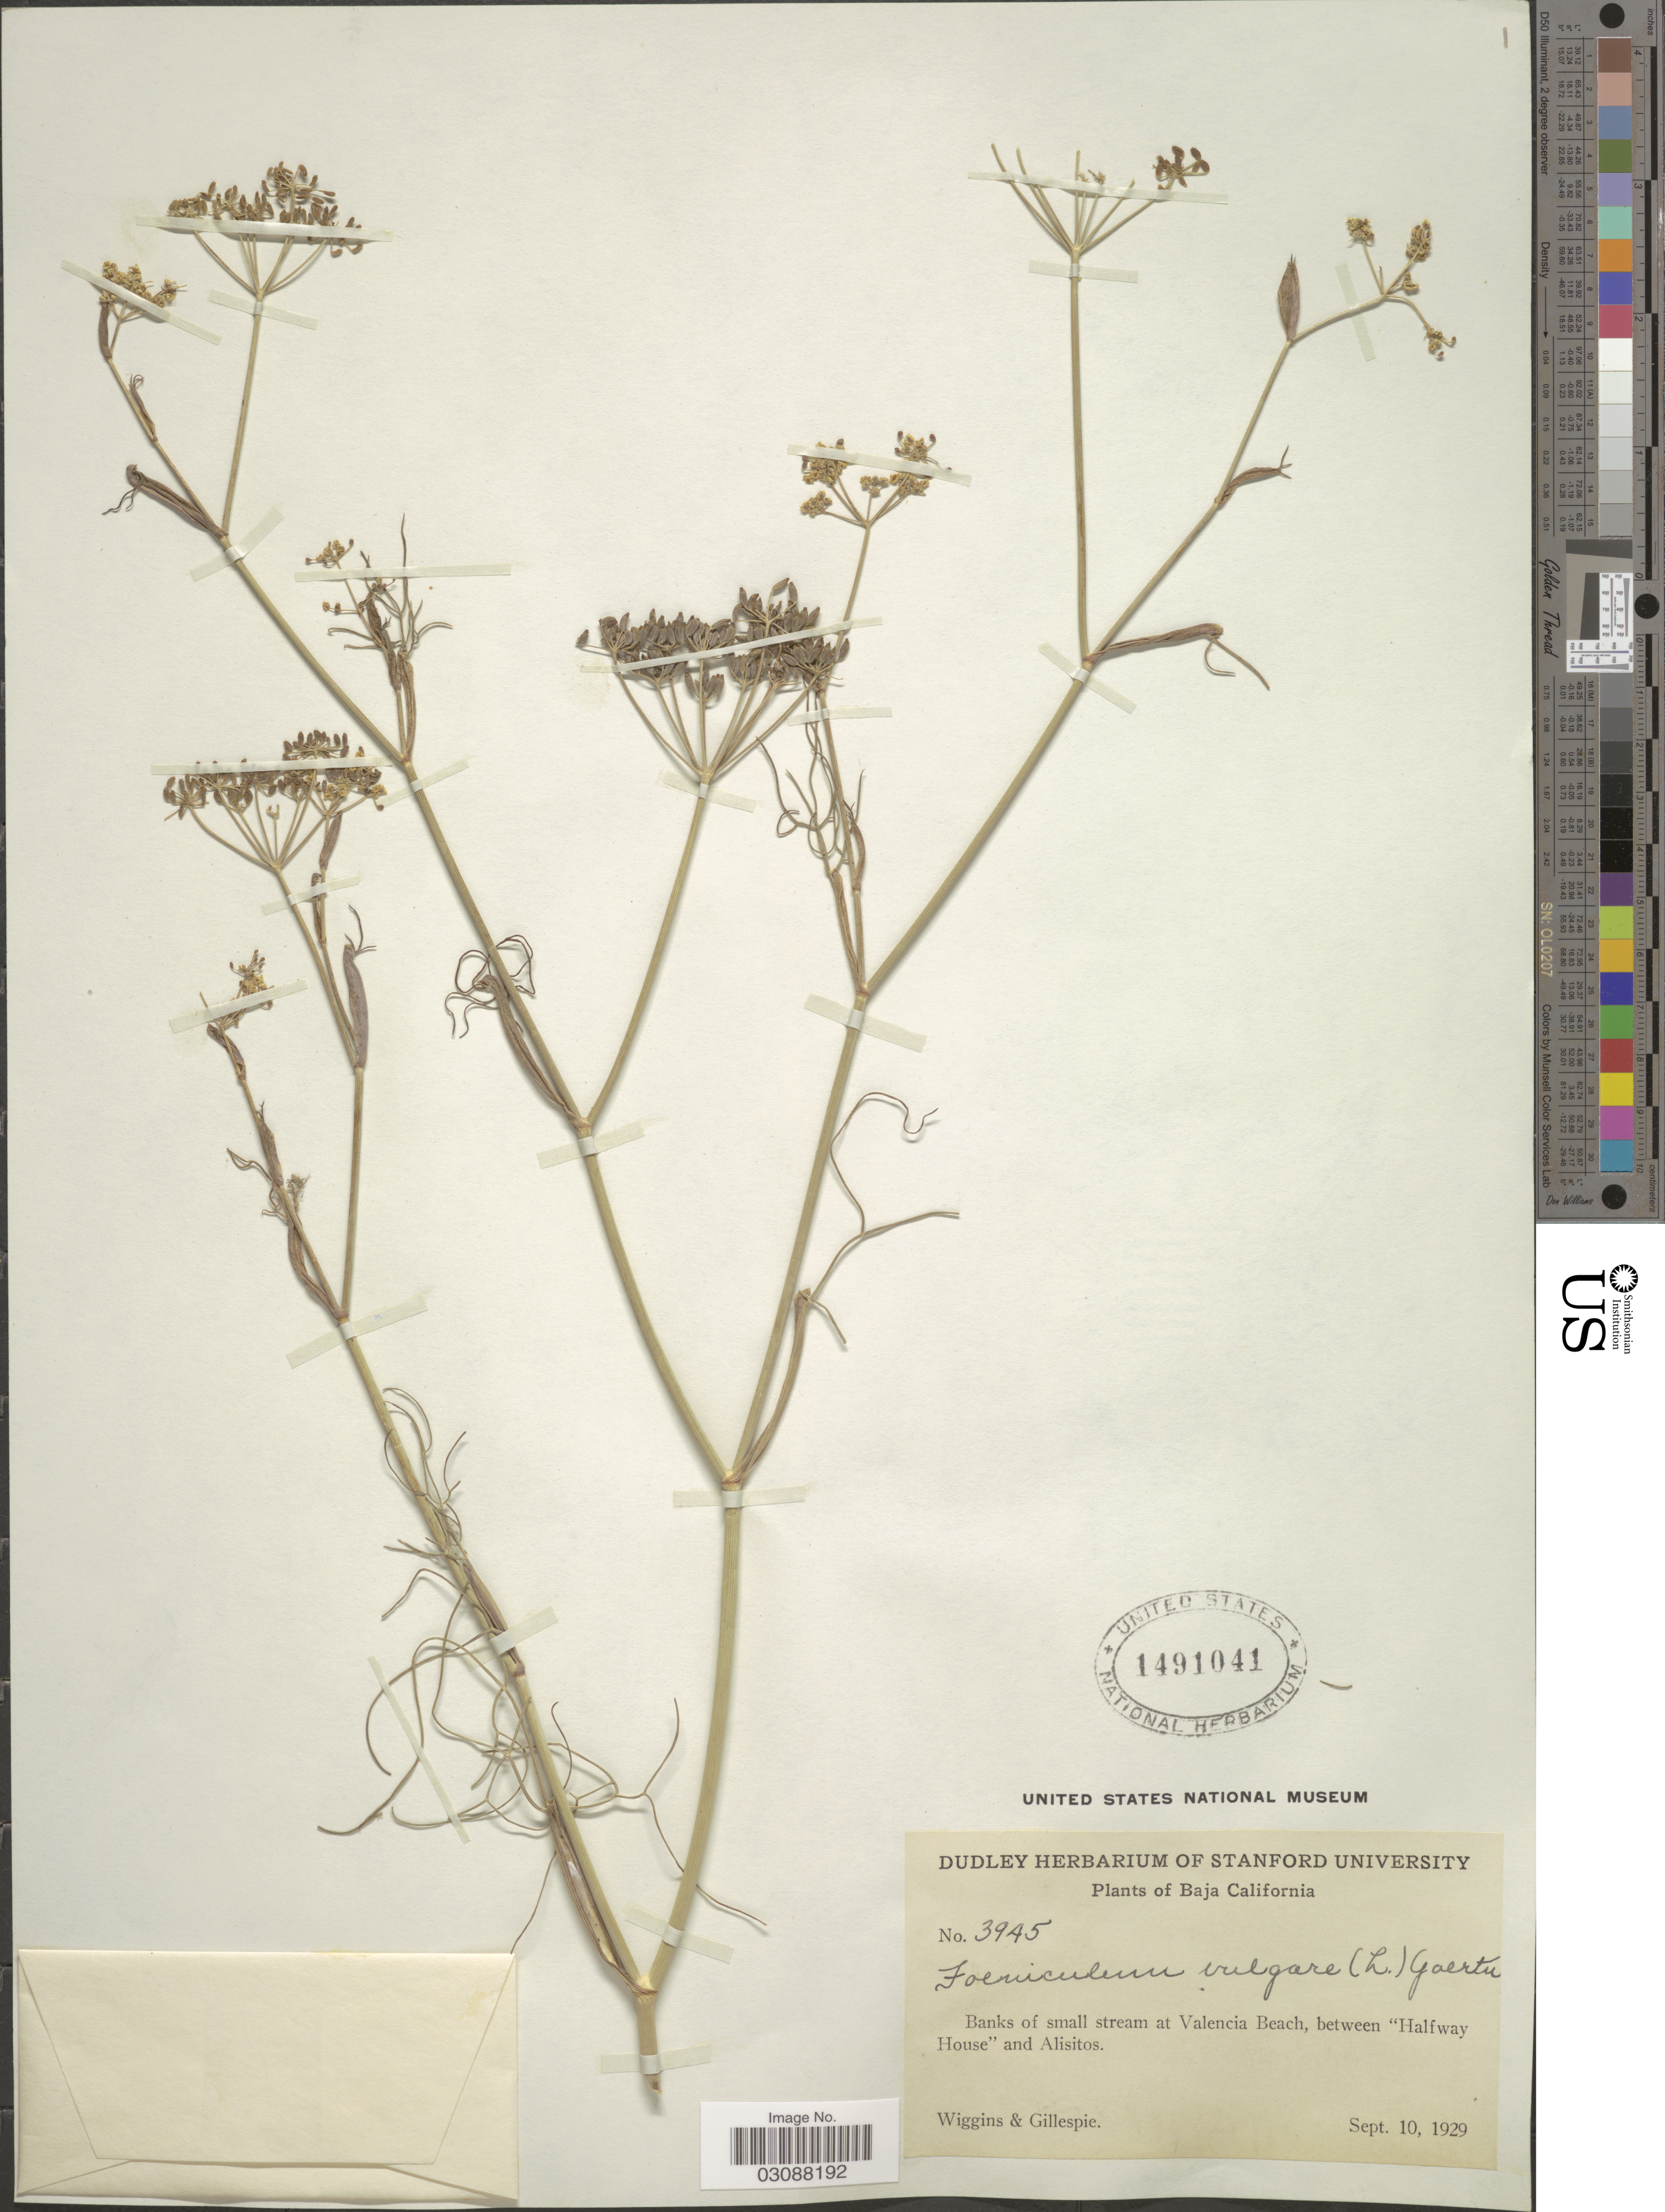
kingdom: Plantae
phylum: Tracheophyta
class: Magnoliopsida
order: Apiales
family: Apiaceae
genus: Foeniculum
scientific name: Foeniculum vulgare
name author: Mill.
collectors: -- Wiggins & -- Gillespie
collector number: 3945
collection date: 1929-09-10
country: Mexico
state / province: Baja California Norte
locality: Banks of small stream at Valencia Beach, between 'Halfway House' and Alisitos.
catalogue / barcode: US 1491041